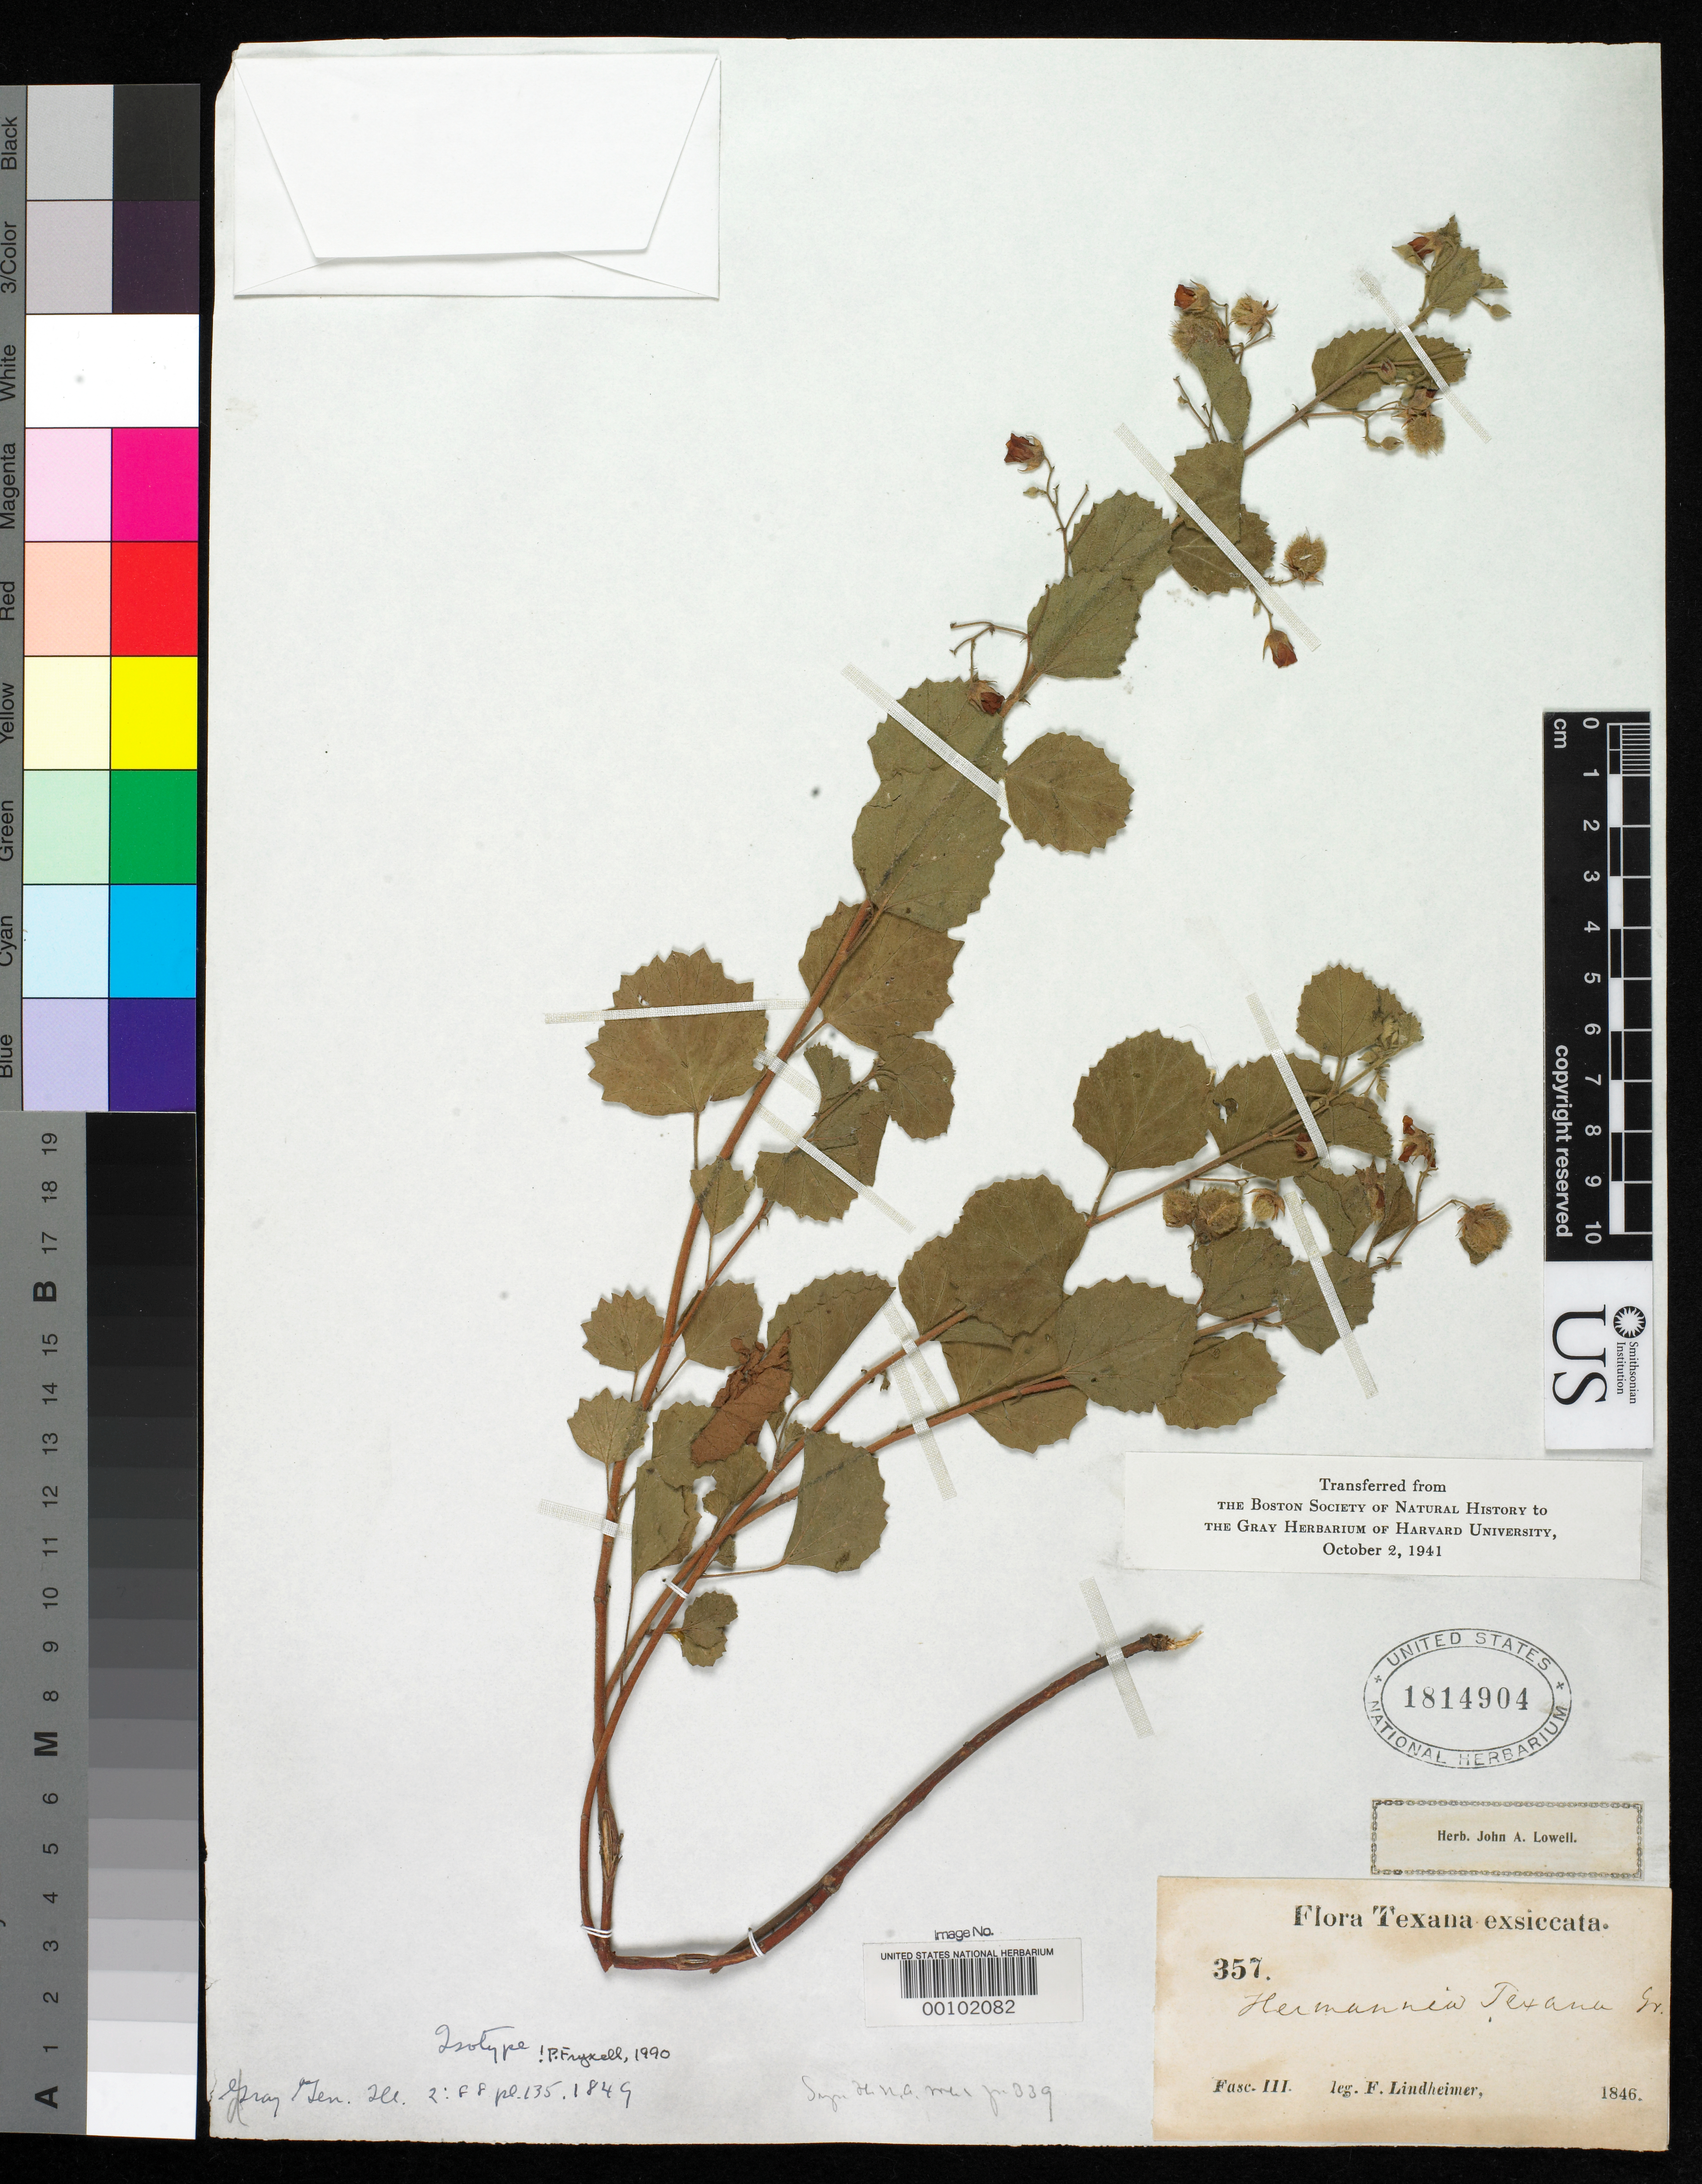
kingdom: Plantae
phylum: Tracheophyta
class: Magnoliopsida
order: Malvales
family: Malvaceae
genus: Hermannia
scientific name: Hermannia texana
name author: A. Gray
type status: Isosyntype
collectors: F. J. Lindheimer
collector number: III 357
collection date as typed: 1846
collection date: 1846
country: United States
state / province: Texas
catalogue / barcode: US 1814904